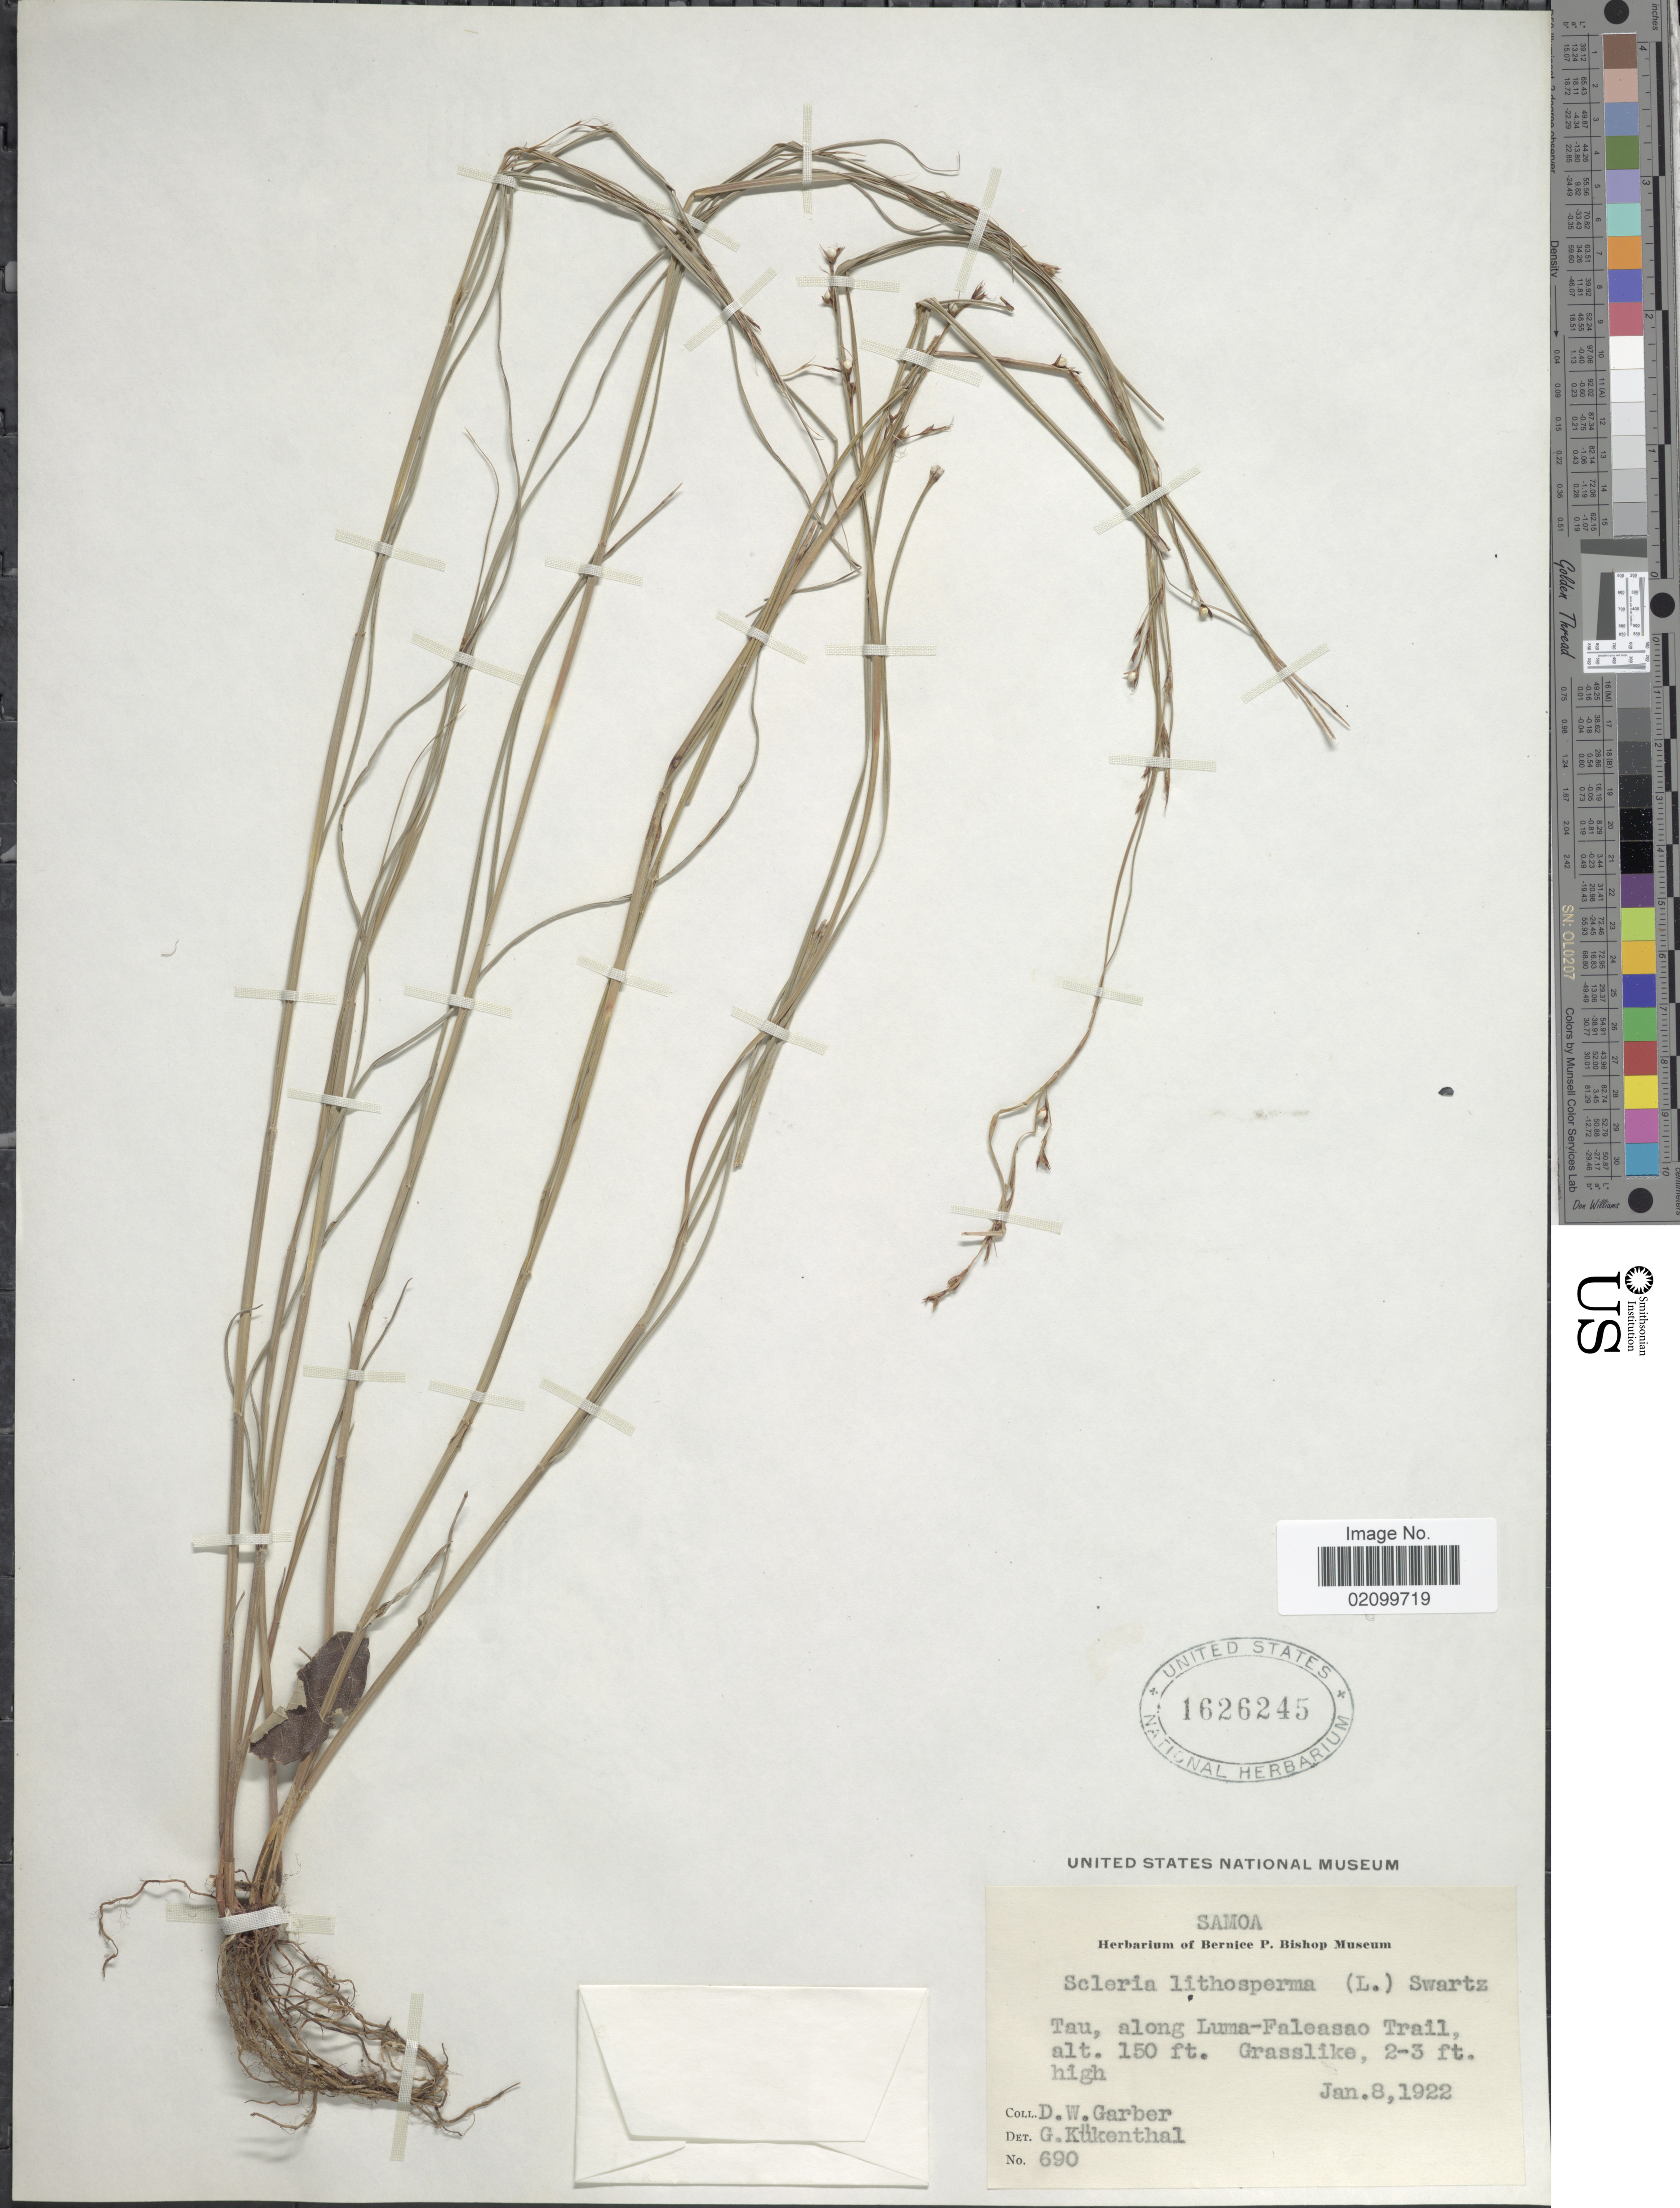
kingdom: Plantae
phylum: Tracheophyta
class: Liliopsida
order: Poales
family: Cyperaceae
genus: Scleria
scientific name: Scleria lithosperma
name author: (L.) Sw.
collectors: D. W. Garber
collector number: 690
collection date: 1922-01-08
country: American Samoa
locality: Samoa, Tao, along Luma- Faleasao Trail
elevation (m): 46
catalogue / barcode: US 1626245